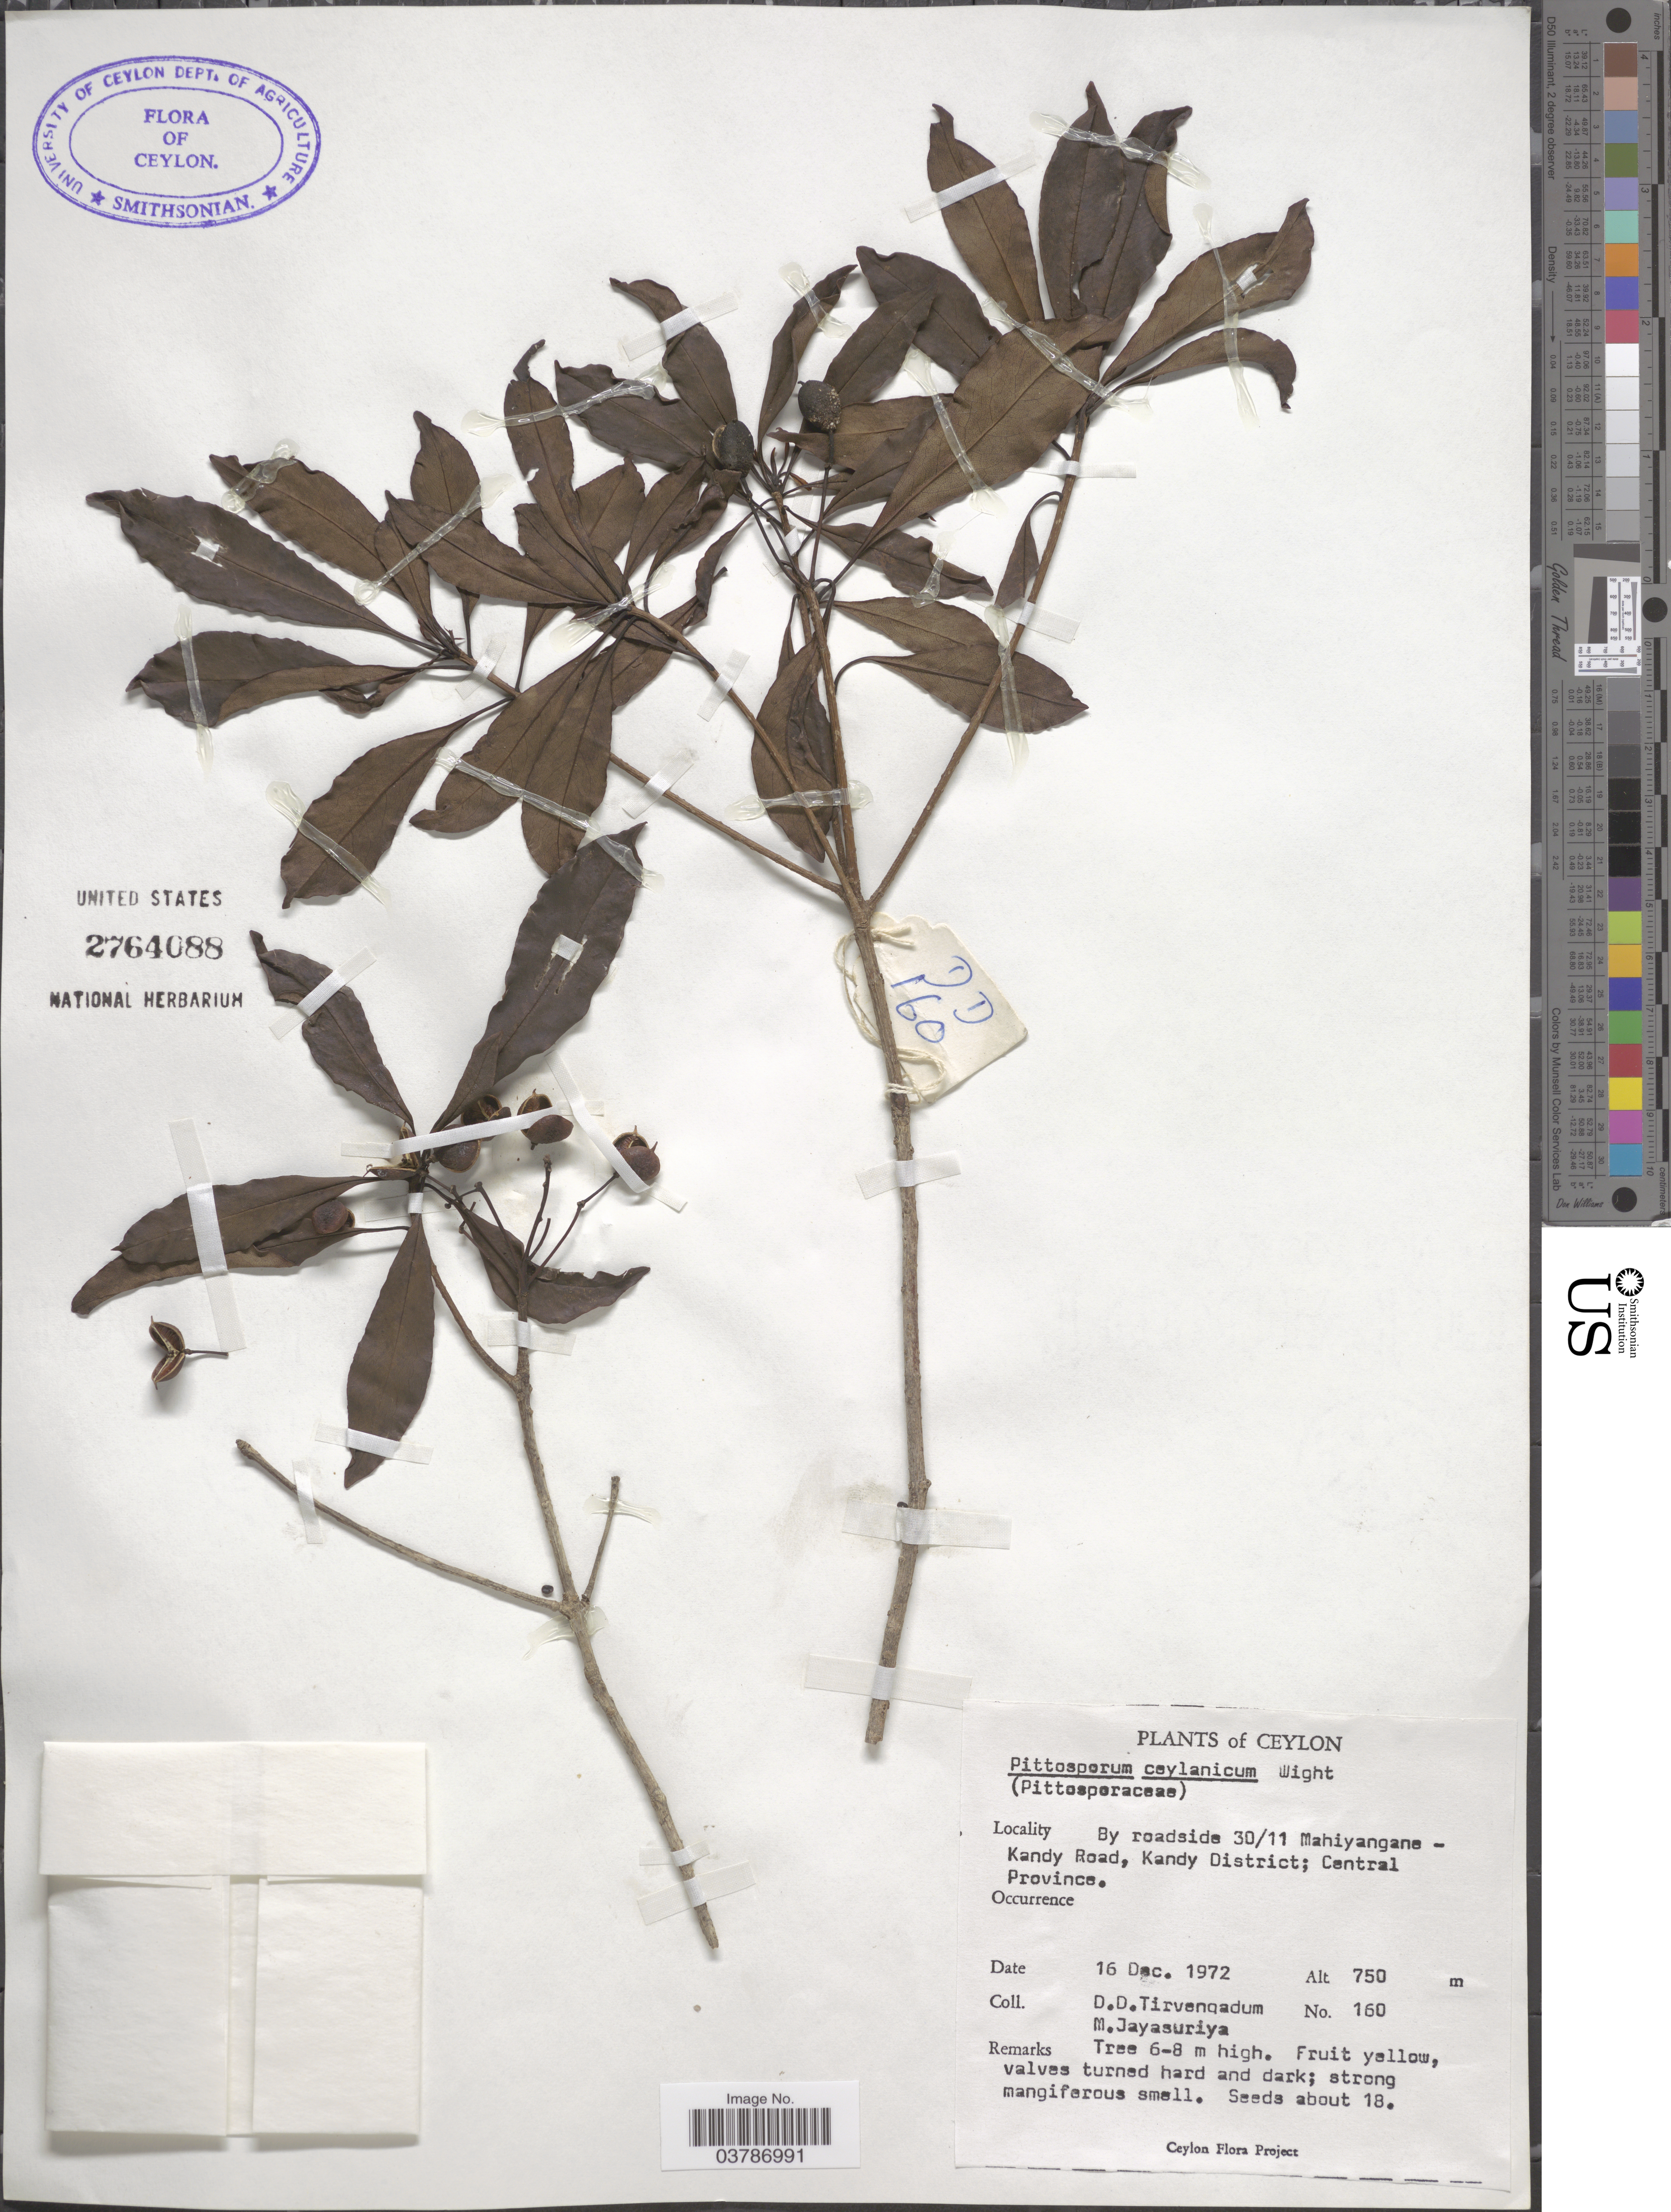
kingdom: Plantae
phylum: Tracheophyta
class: Magnoliopsida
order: Apiales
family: Pittosporaceae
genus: Pittosporum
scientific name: Pittosporum ceylanicum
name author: Wight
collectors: D. Tirvengadum & M. Jayasuriya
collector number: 160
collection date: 1972-12-16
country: Sri Lanka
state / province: Central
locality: Ceylon. By roadside 30/11 Mahiyangane - Kandy Road, Kandy District; Central Province.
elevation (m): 750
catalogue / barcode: US 2764088